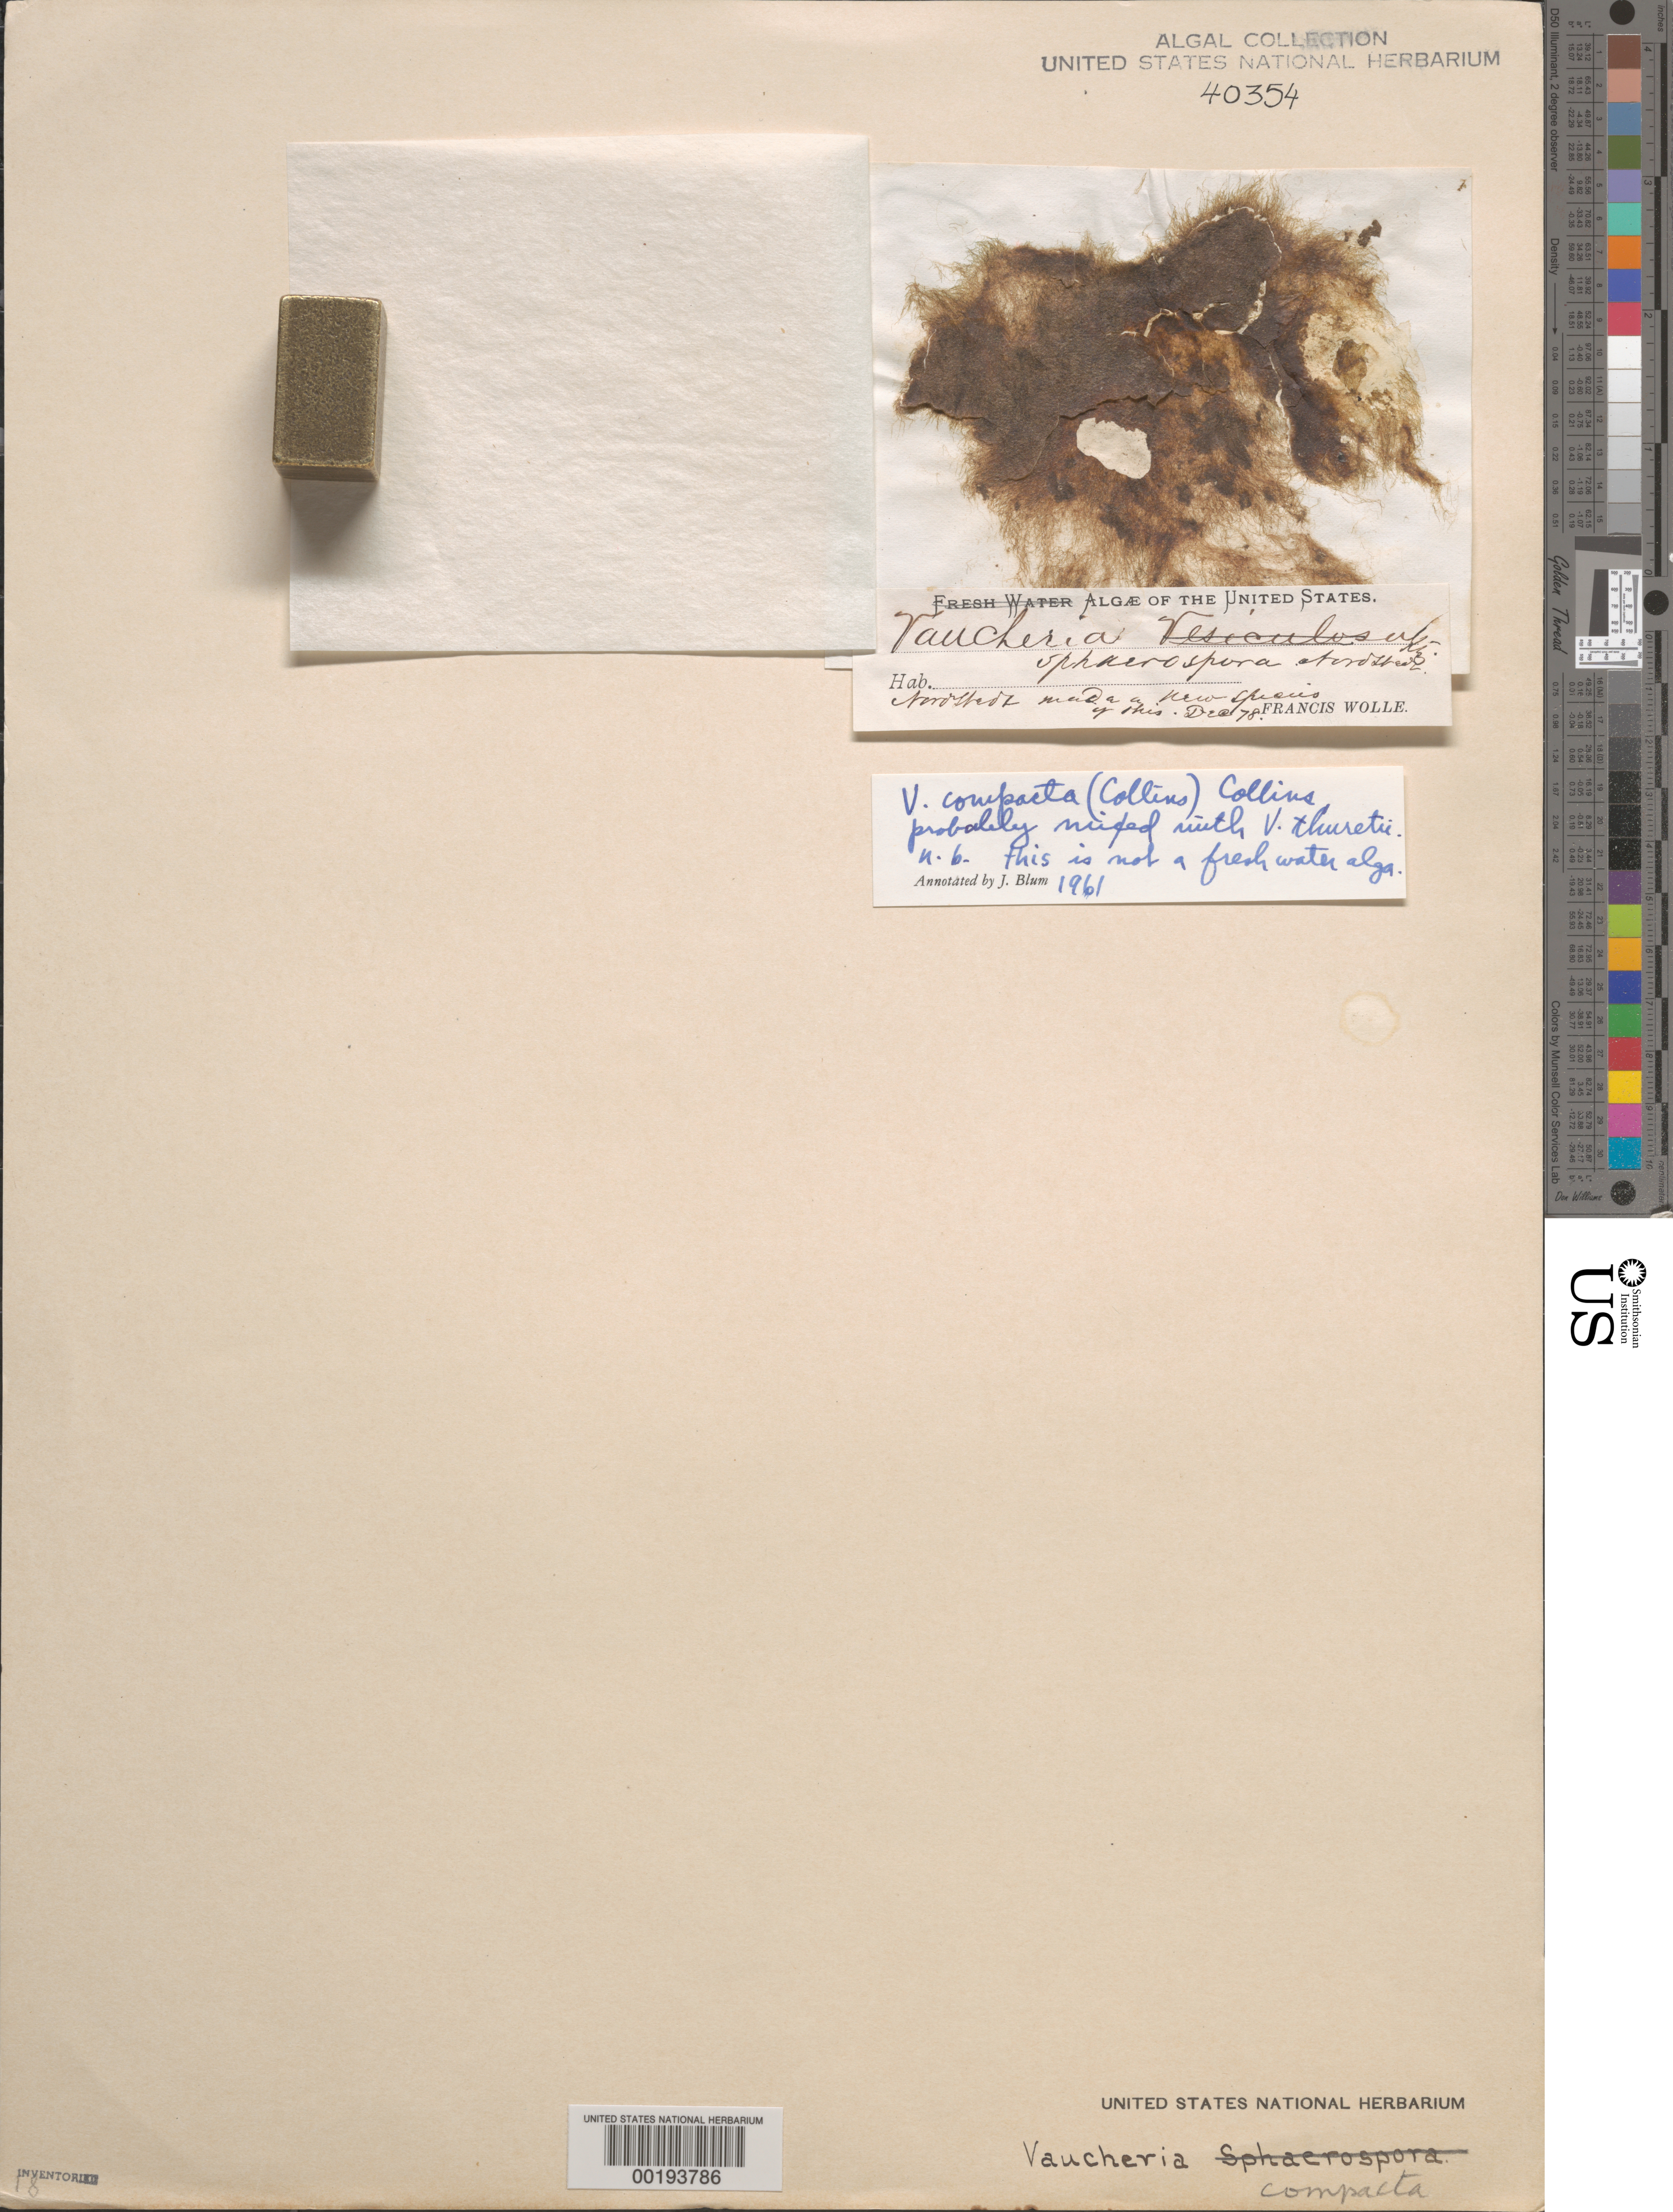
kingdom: Chromista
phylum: Ochrophyta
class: Xanthophyceae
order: Vaucheriales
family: Vaucheriaceae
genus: Vaucheria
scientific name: Vaucheria compacta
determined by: Blum, J. L.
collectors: F. Wolle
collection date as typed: Dec 1878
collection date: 1878-12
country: United States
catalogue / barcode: US 40354